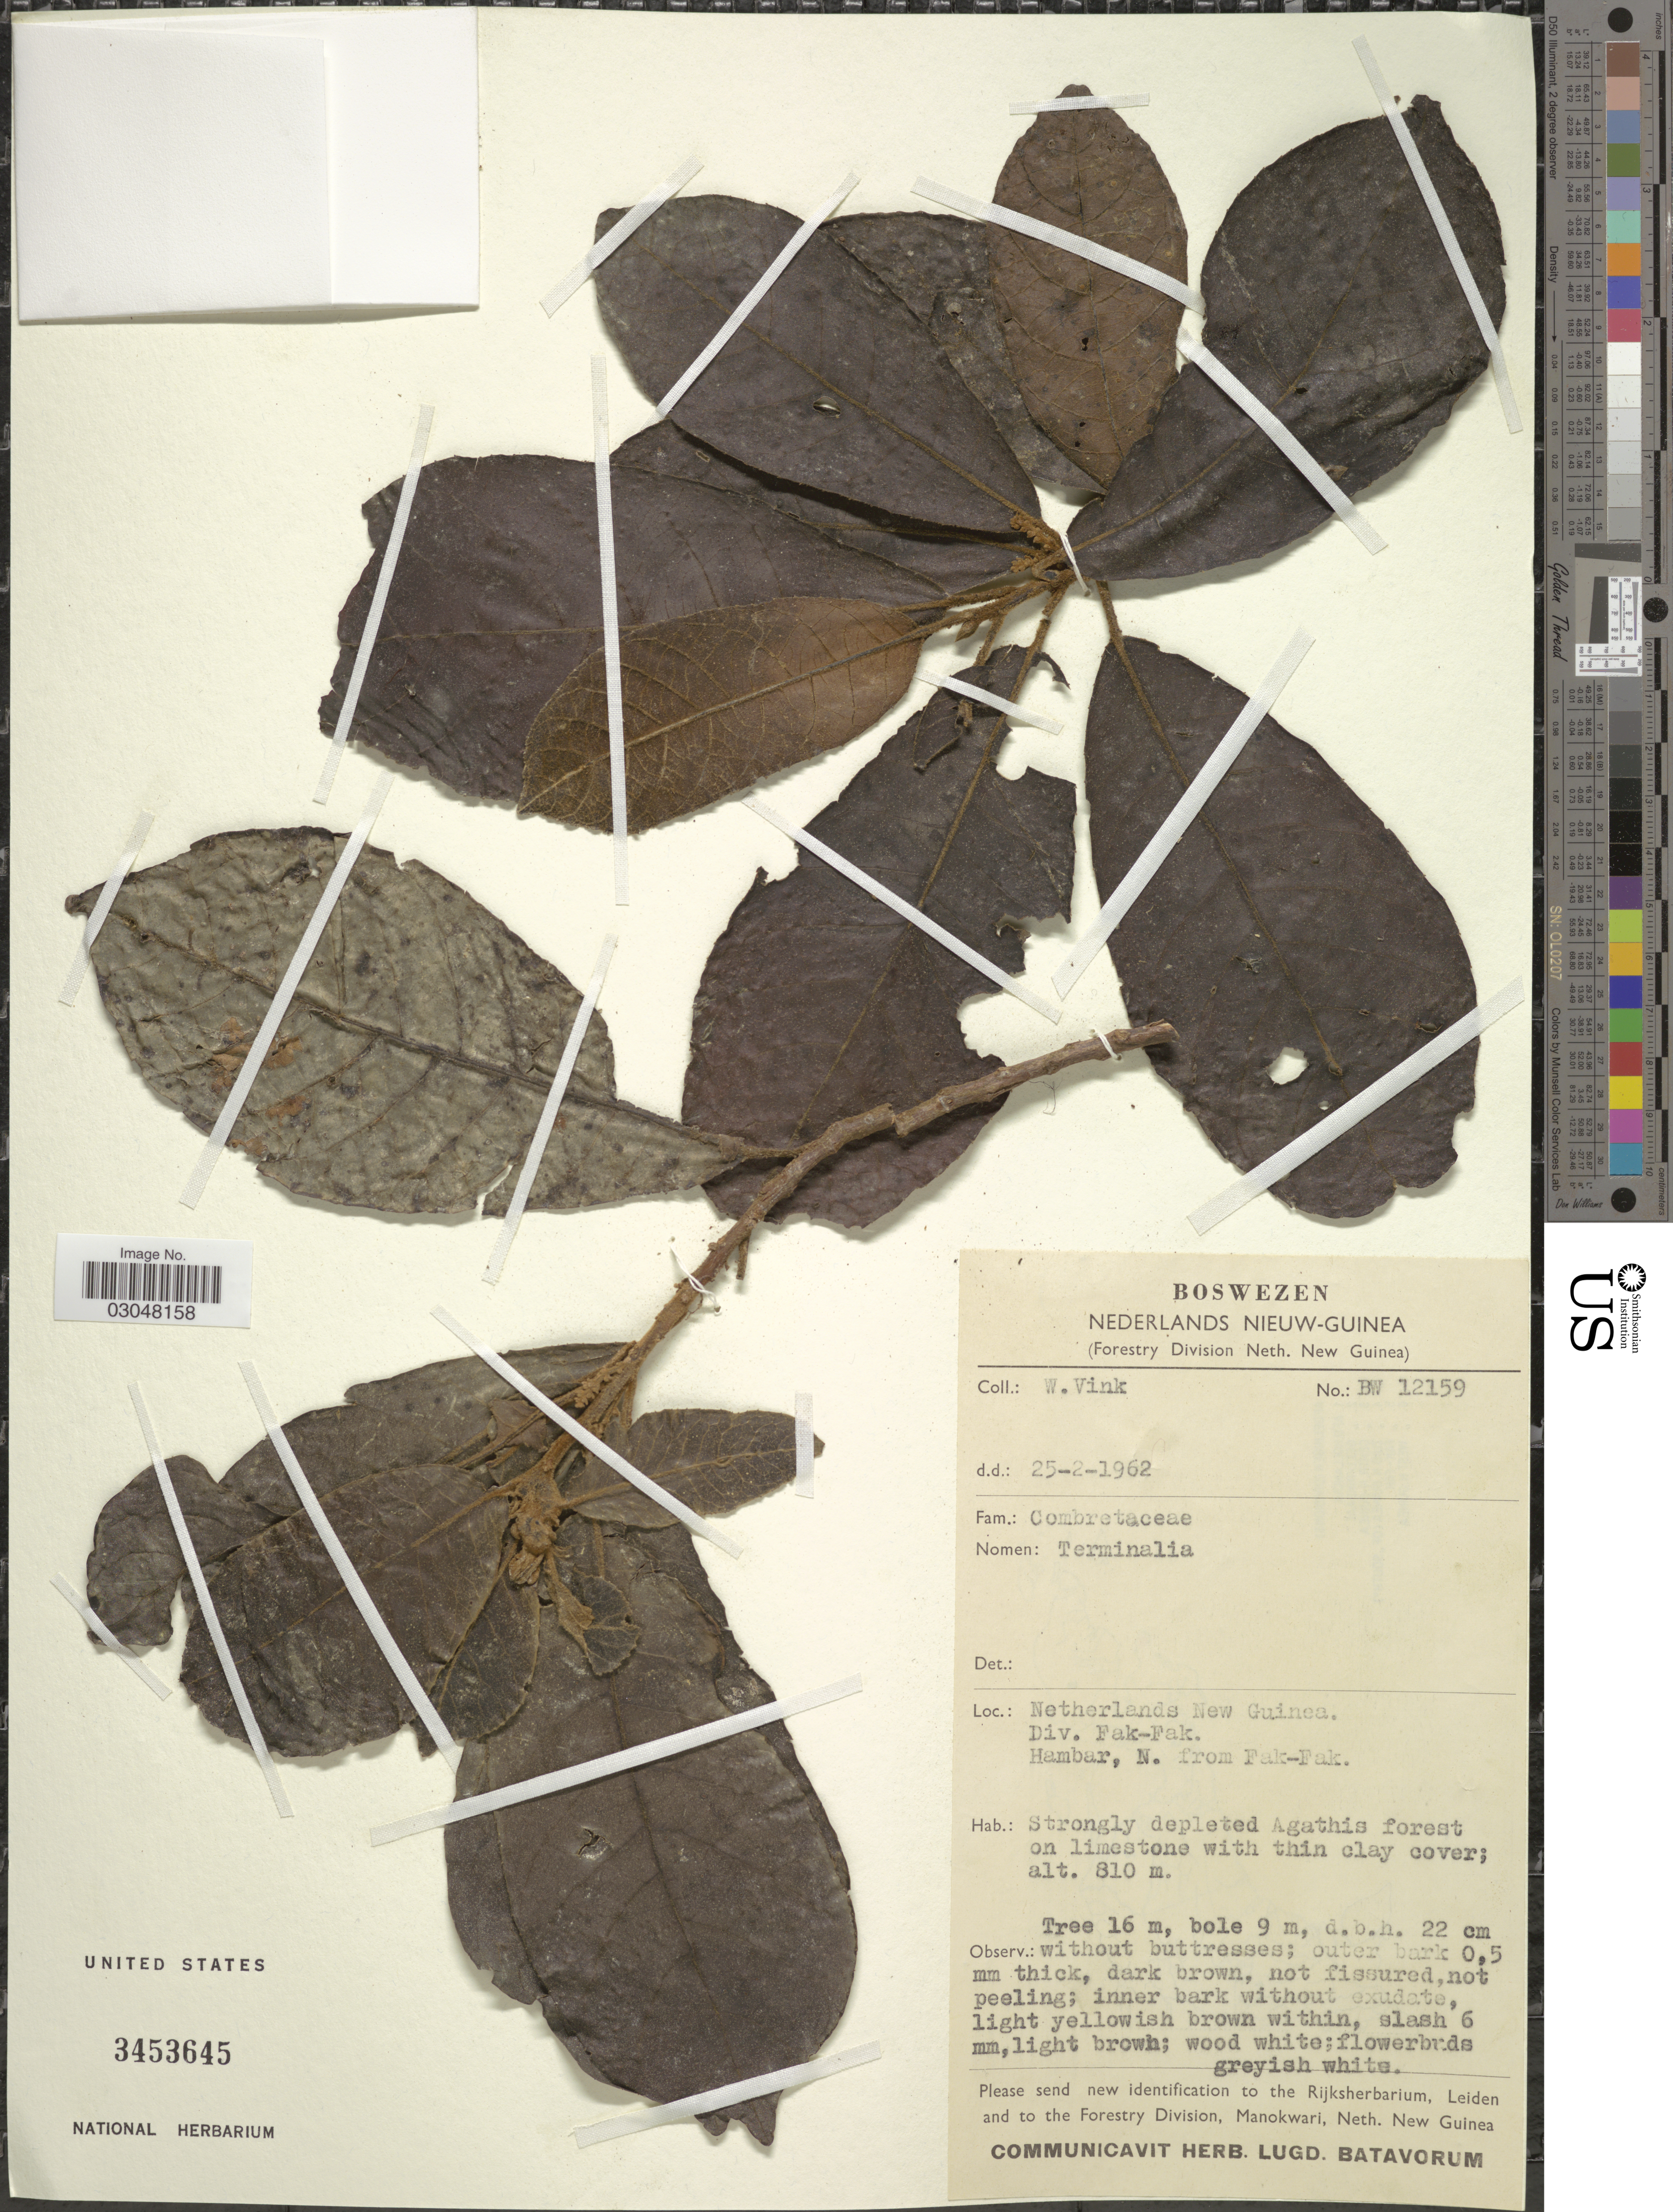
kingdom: Plantae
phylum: Tracheophyta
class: Magnoliopsida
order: Myrtales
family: Combretaceae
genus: Terminalia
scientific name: Terminalia sp.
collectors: W. Vink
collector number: BW 12159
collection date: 1962-02-25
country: Indonesia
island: New Guinea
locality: Netherlands New Guinea. Div. Fak-Fak. Hambar, N. from Fak-Fak.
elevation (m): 810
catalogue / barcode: US 3453645